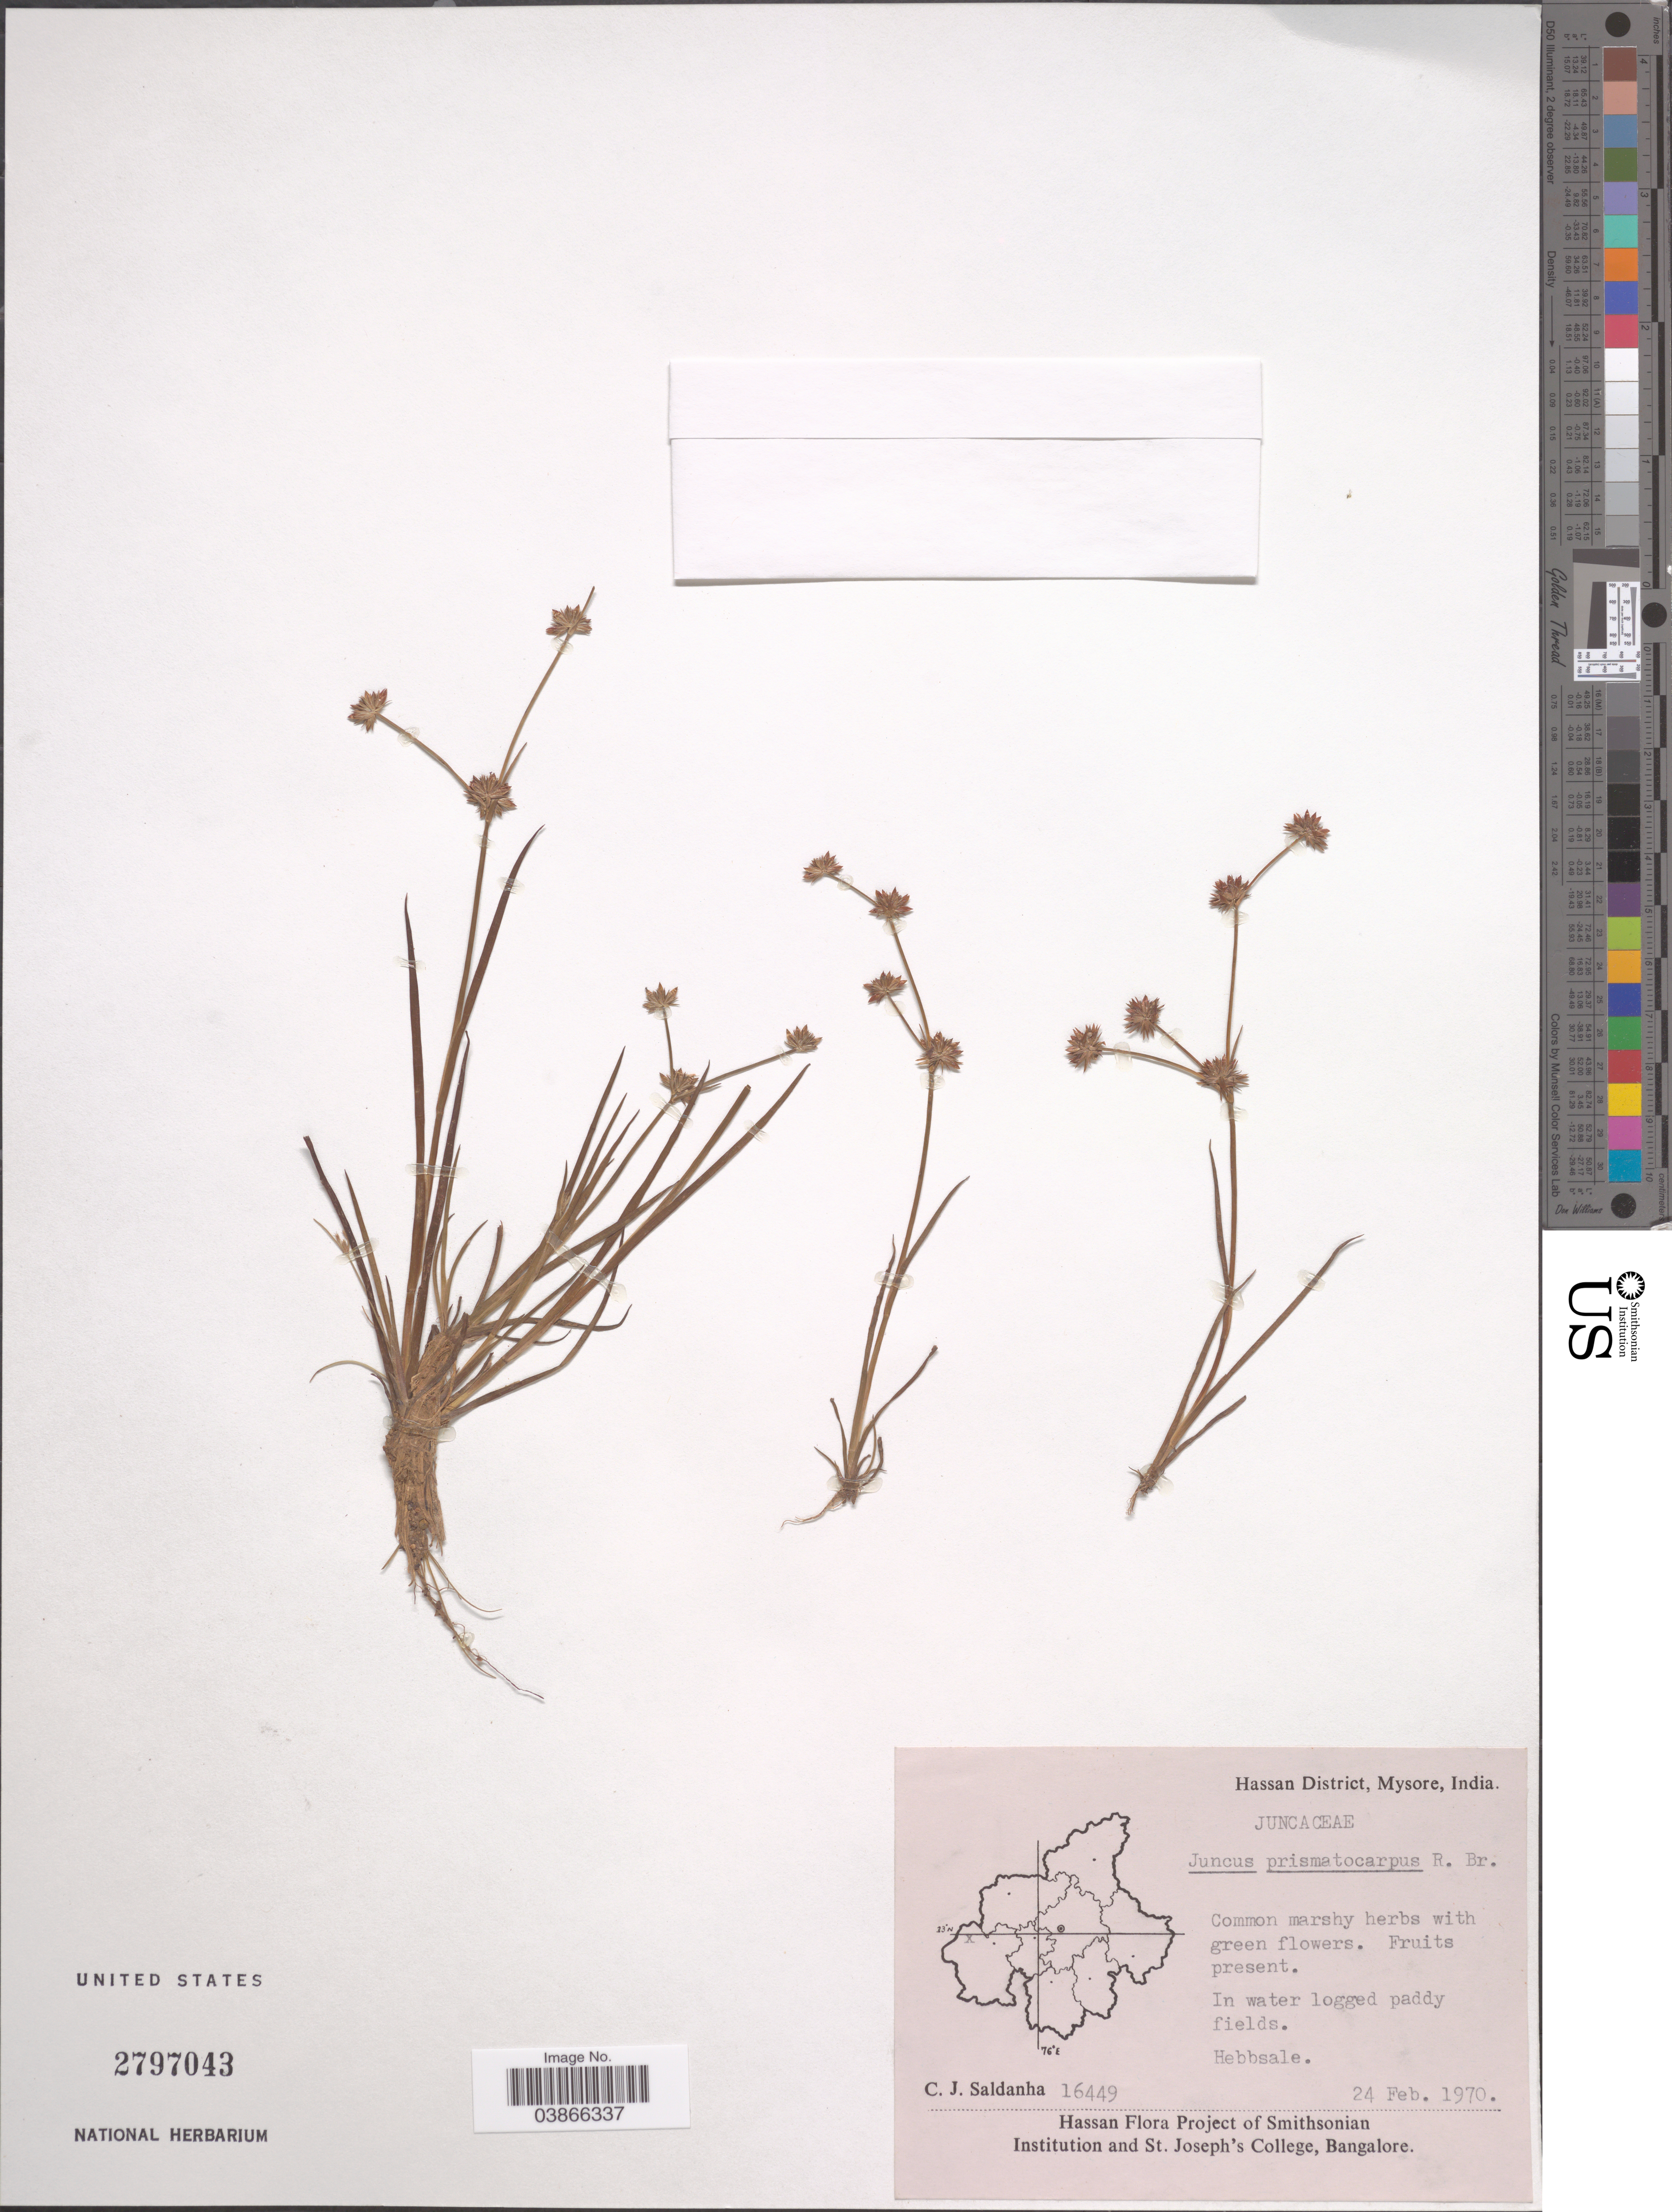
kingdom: Plantae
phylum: Tracheophyta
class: Liliopsida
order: Poales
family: Juncaceae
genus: Juncus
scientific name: Juncus prismatocarpus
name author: R. Br.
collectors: C. J. Saldanha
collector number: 16449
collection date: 1970-02-24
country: India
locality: Hassan District, Mysore. Hebbsale.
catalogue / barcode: US 2797043